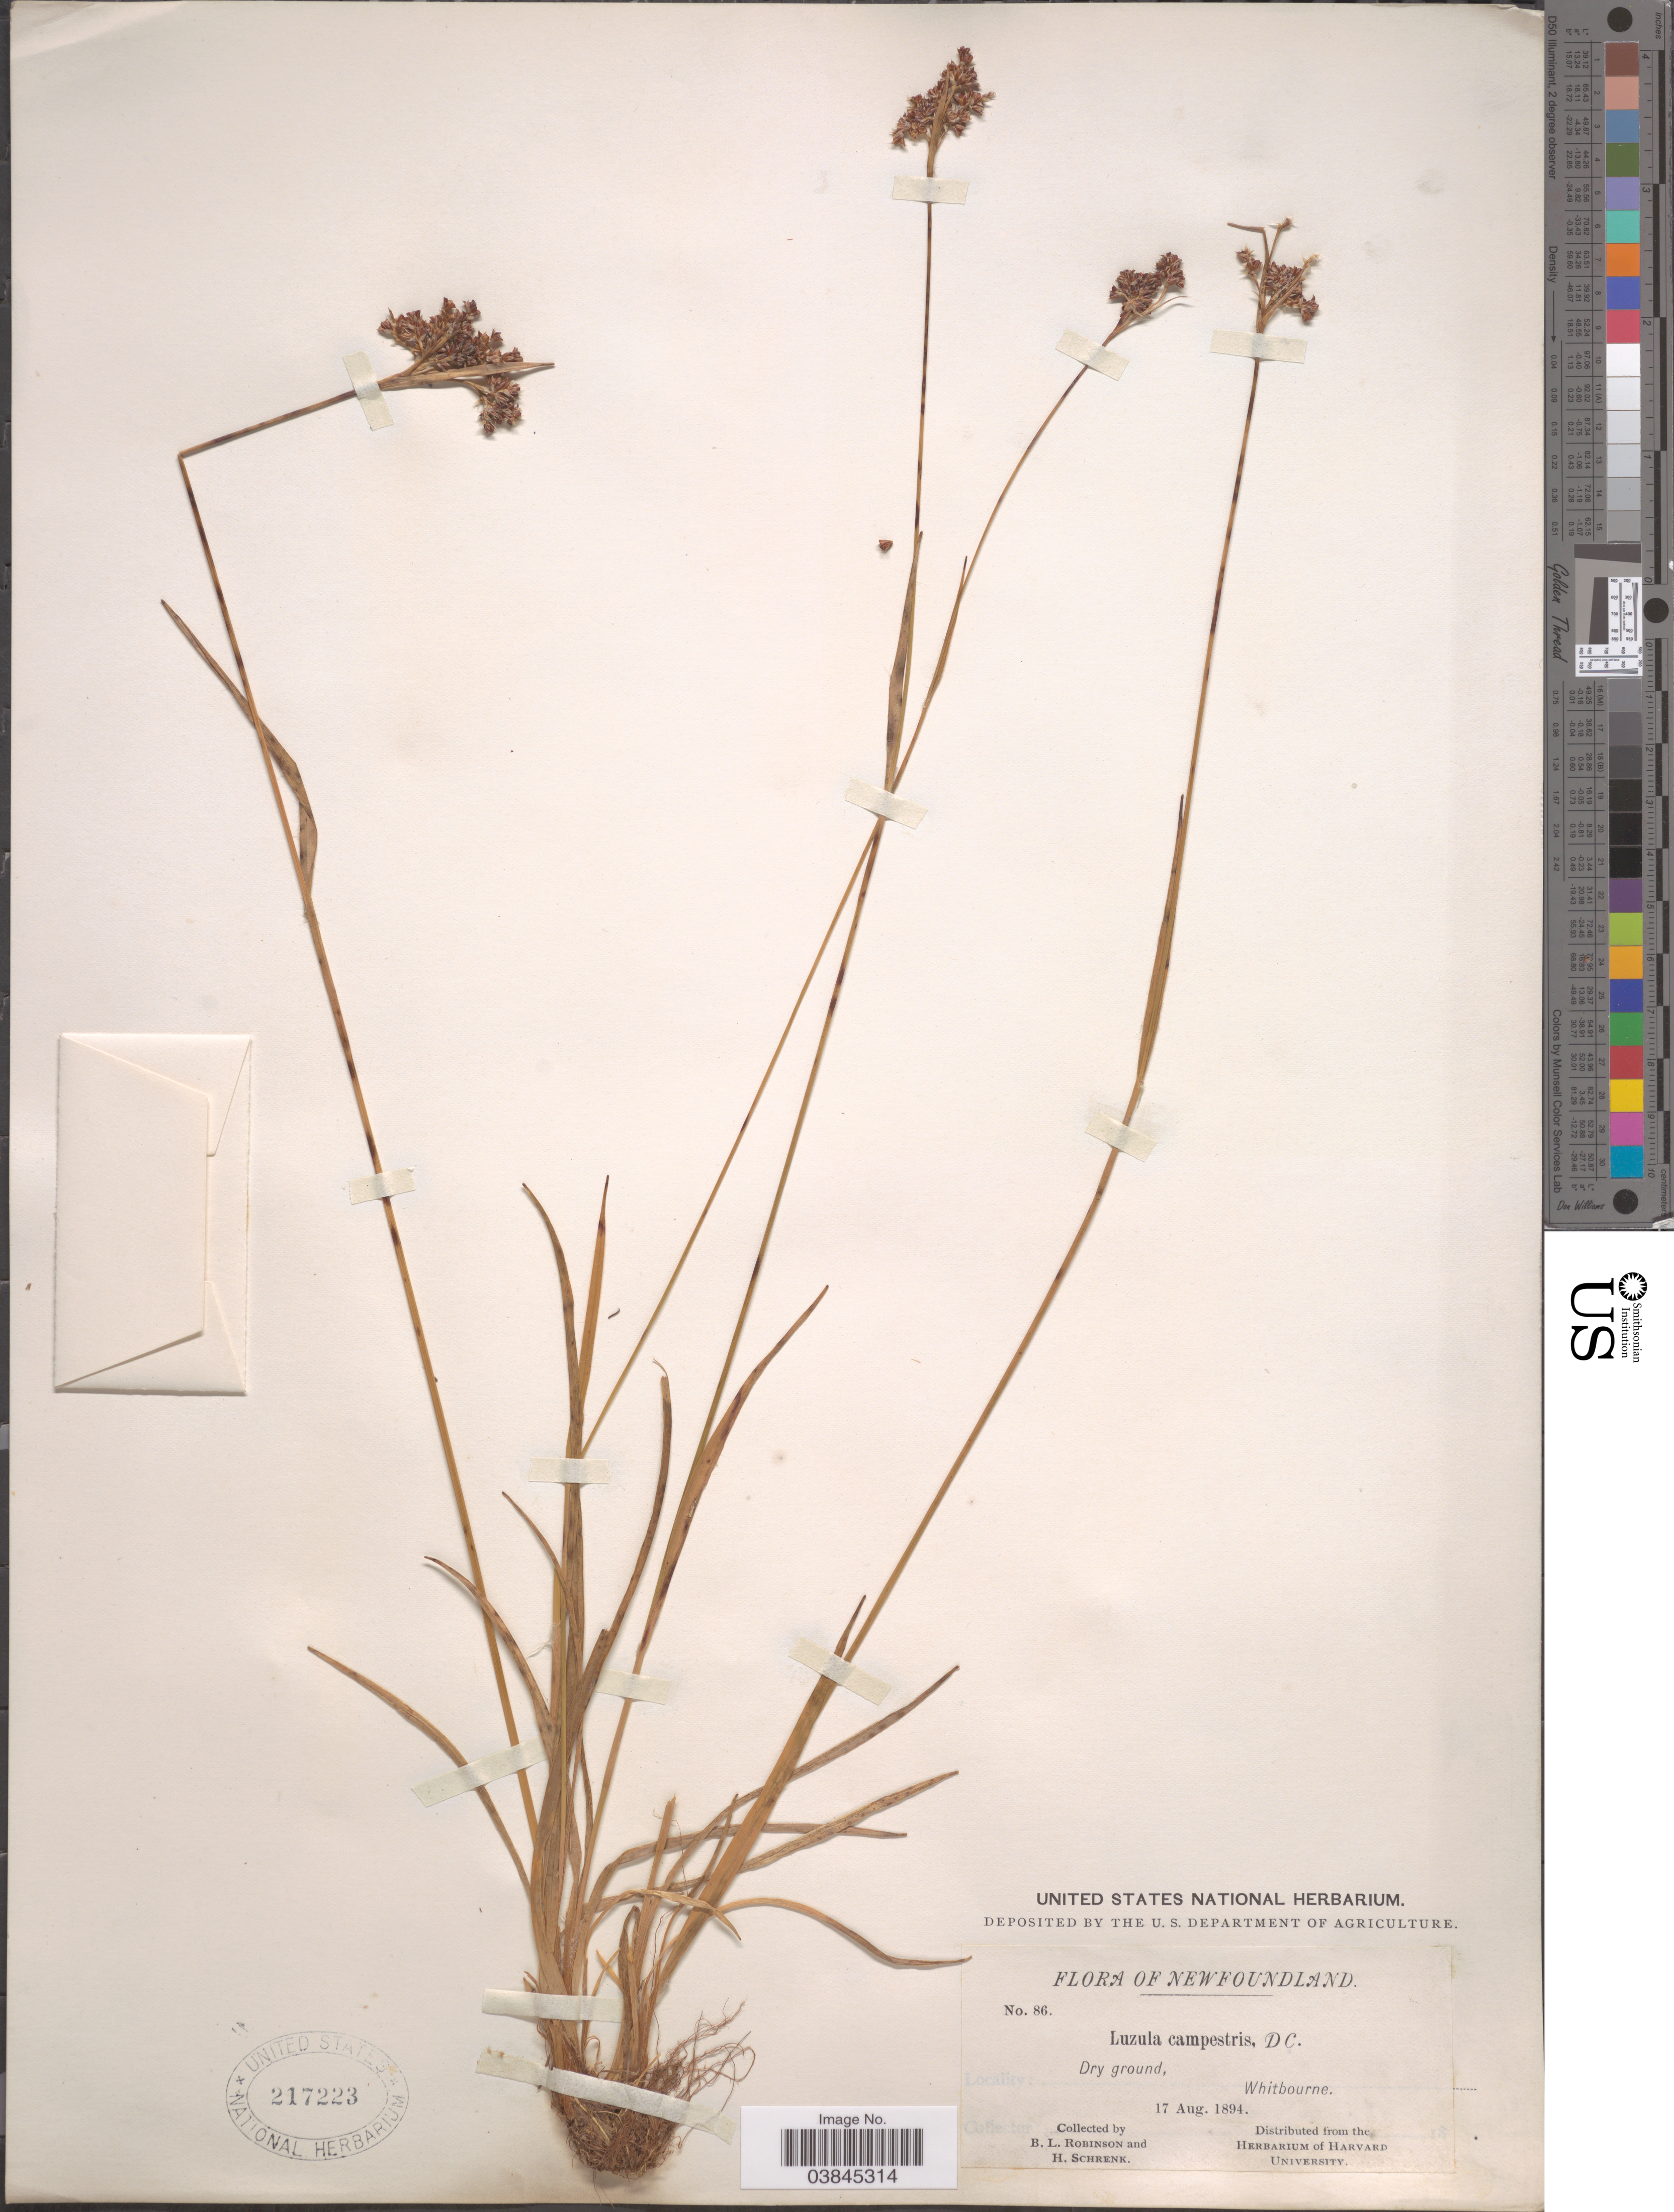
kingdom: Plantae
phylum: Tracheophyta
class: Liliopsida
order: Poales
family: Juncaceae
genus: Luzula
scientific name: Luzula campestris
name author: (L.) DC.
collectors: B. L. Robinson & H. Schrenk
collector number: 86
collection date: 1894-08-17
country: Canada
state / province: Newfoundland and Labrador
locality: Whitbourne.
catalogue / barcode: US 217223